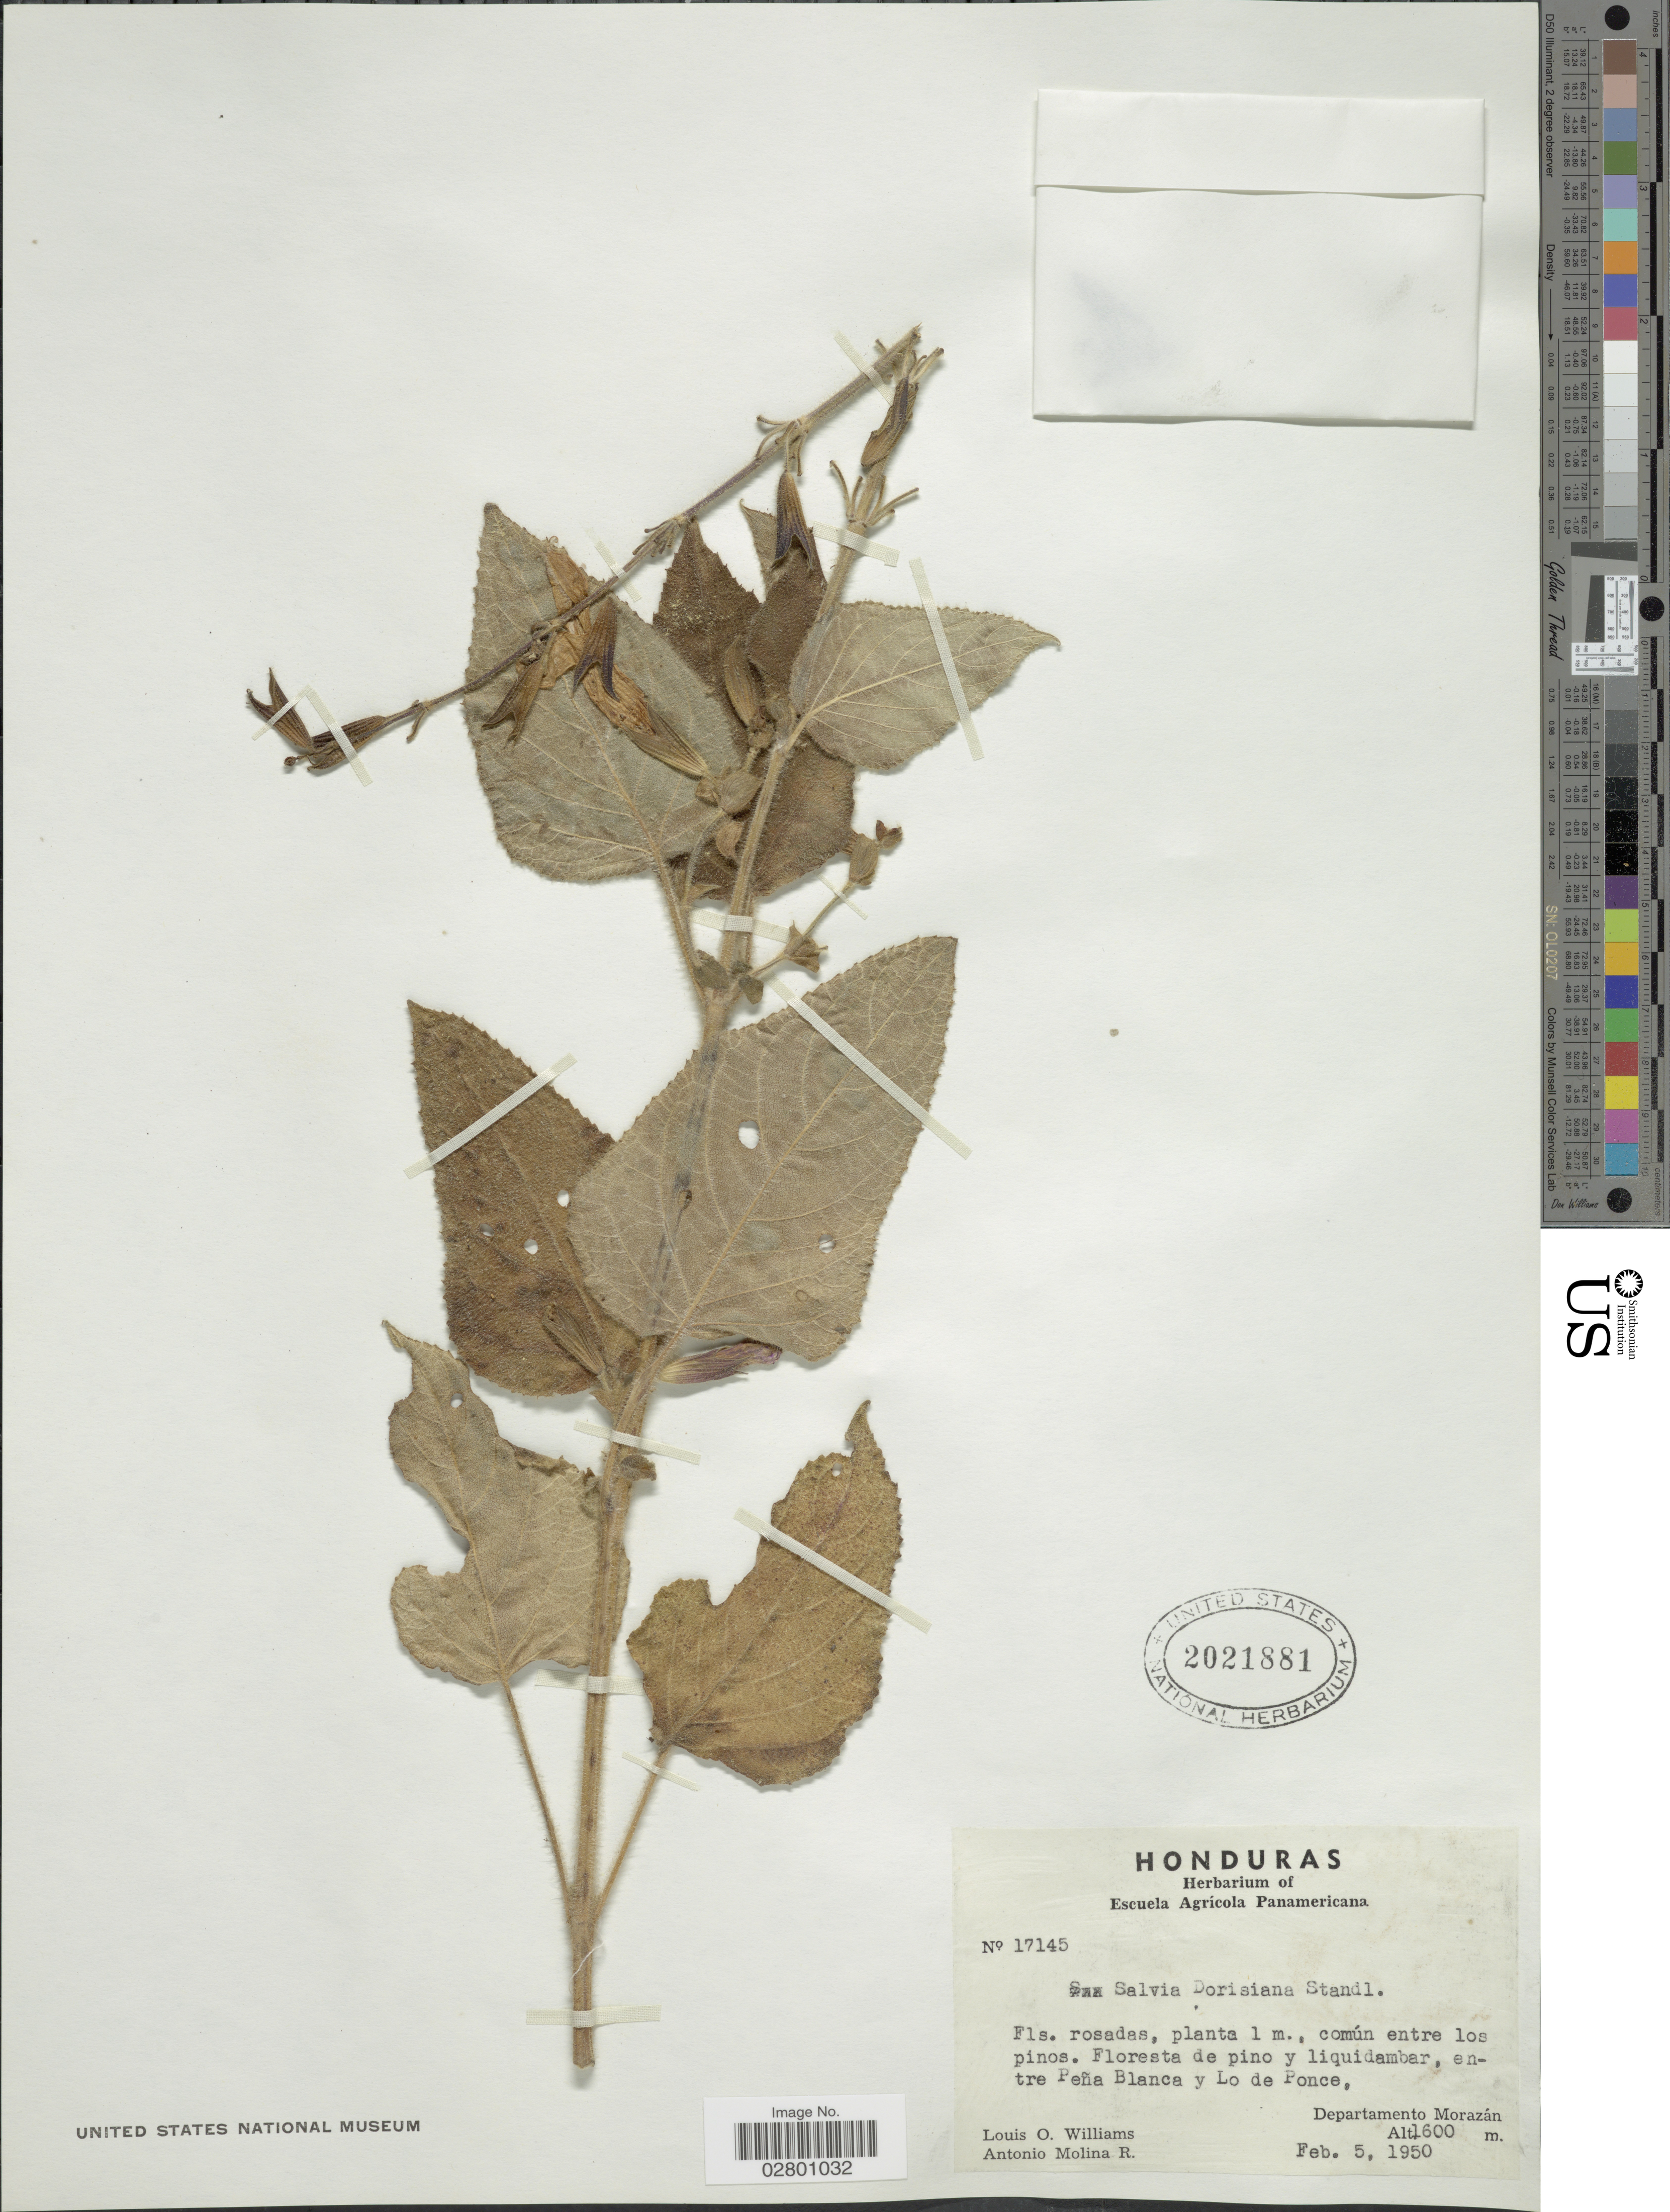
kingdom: Plantae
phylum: Tracheophyta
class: Magnoliopsida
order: Lamiales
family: Lamiaceae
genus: Salvia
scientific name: Salvia dorisiana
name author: Standl.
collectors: L. O. Williams & A. Molina R.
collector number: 17145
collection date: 1950-02-05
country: Honduras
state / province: Fco. Morazán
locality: Floresta de pino y liquidambar, entre Peña Blanca y Lo de Ponce, Departamento Morazán.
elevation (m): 1600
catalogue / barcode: US 2021881